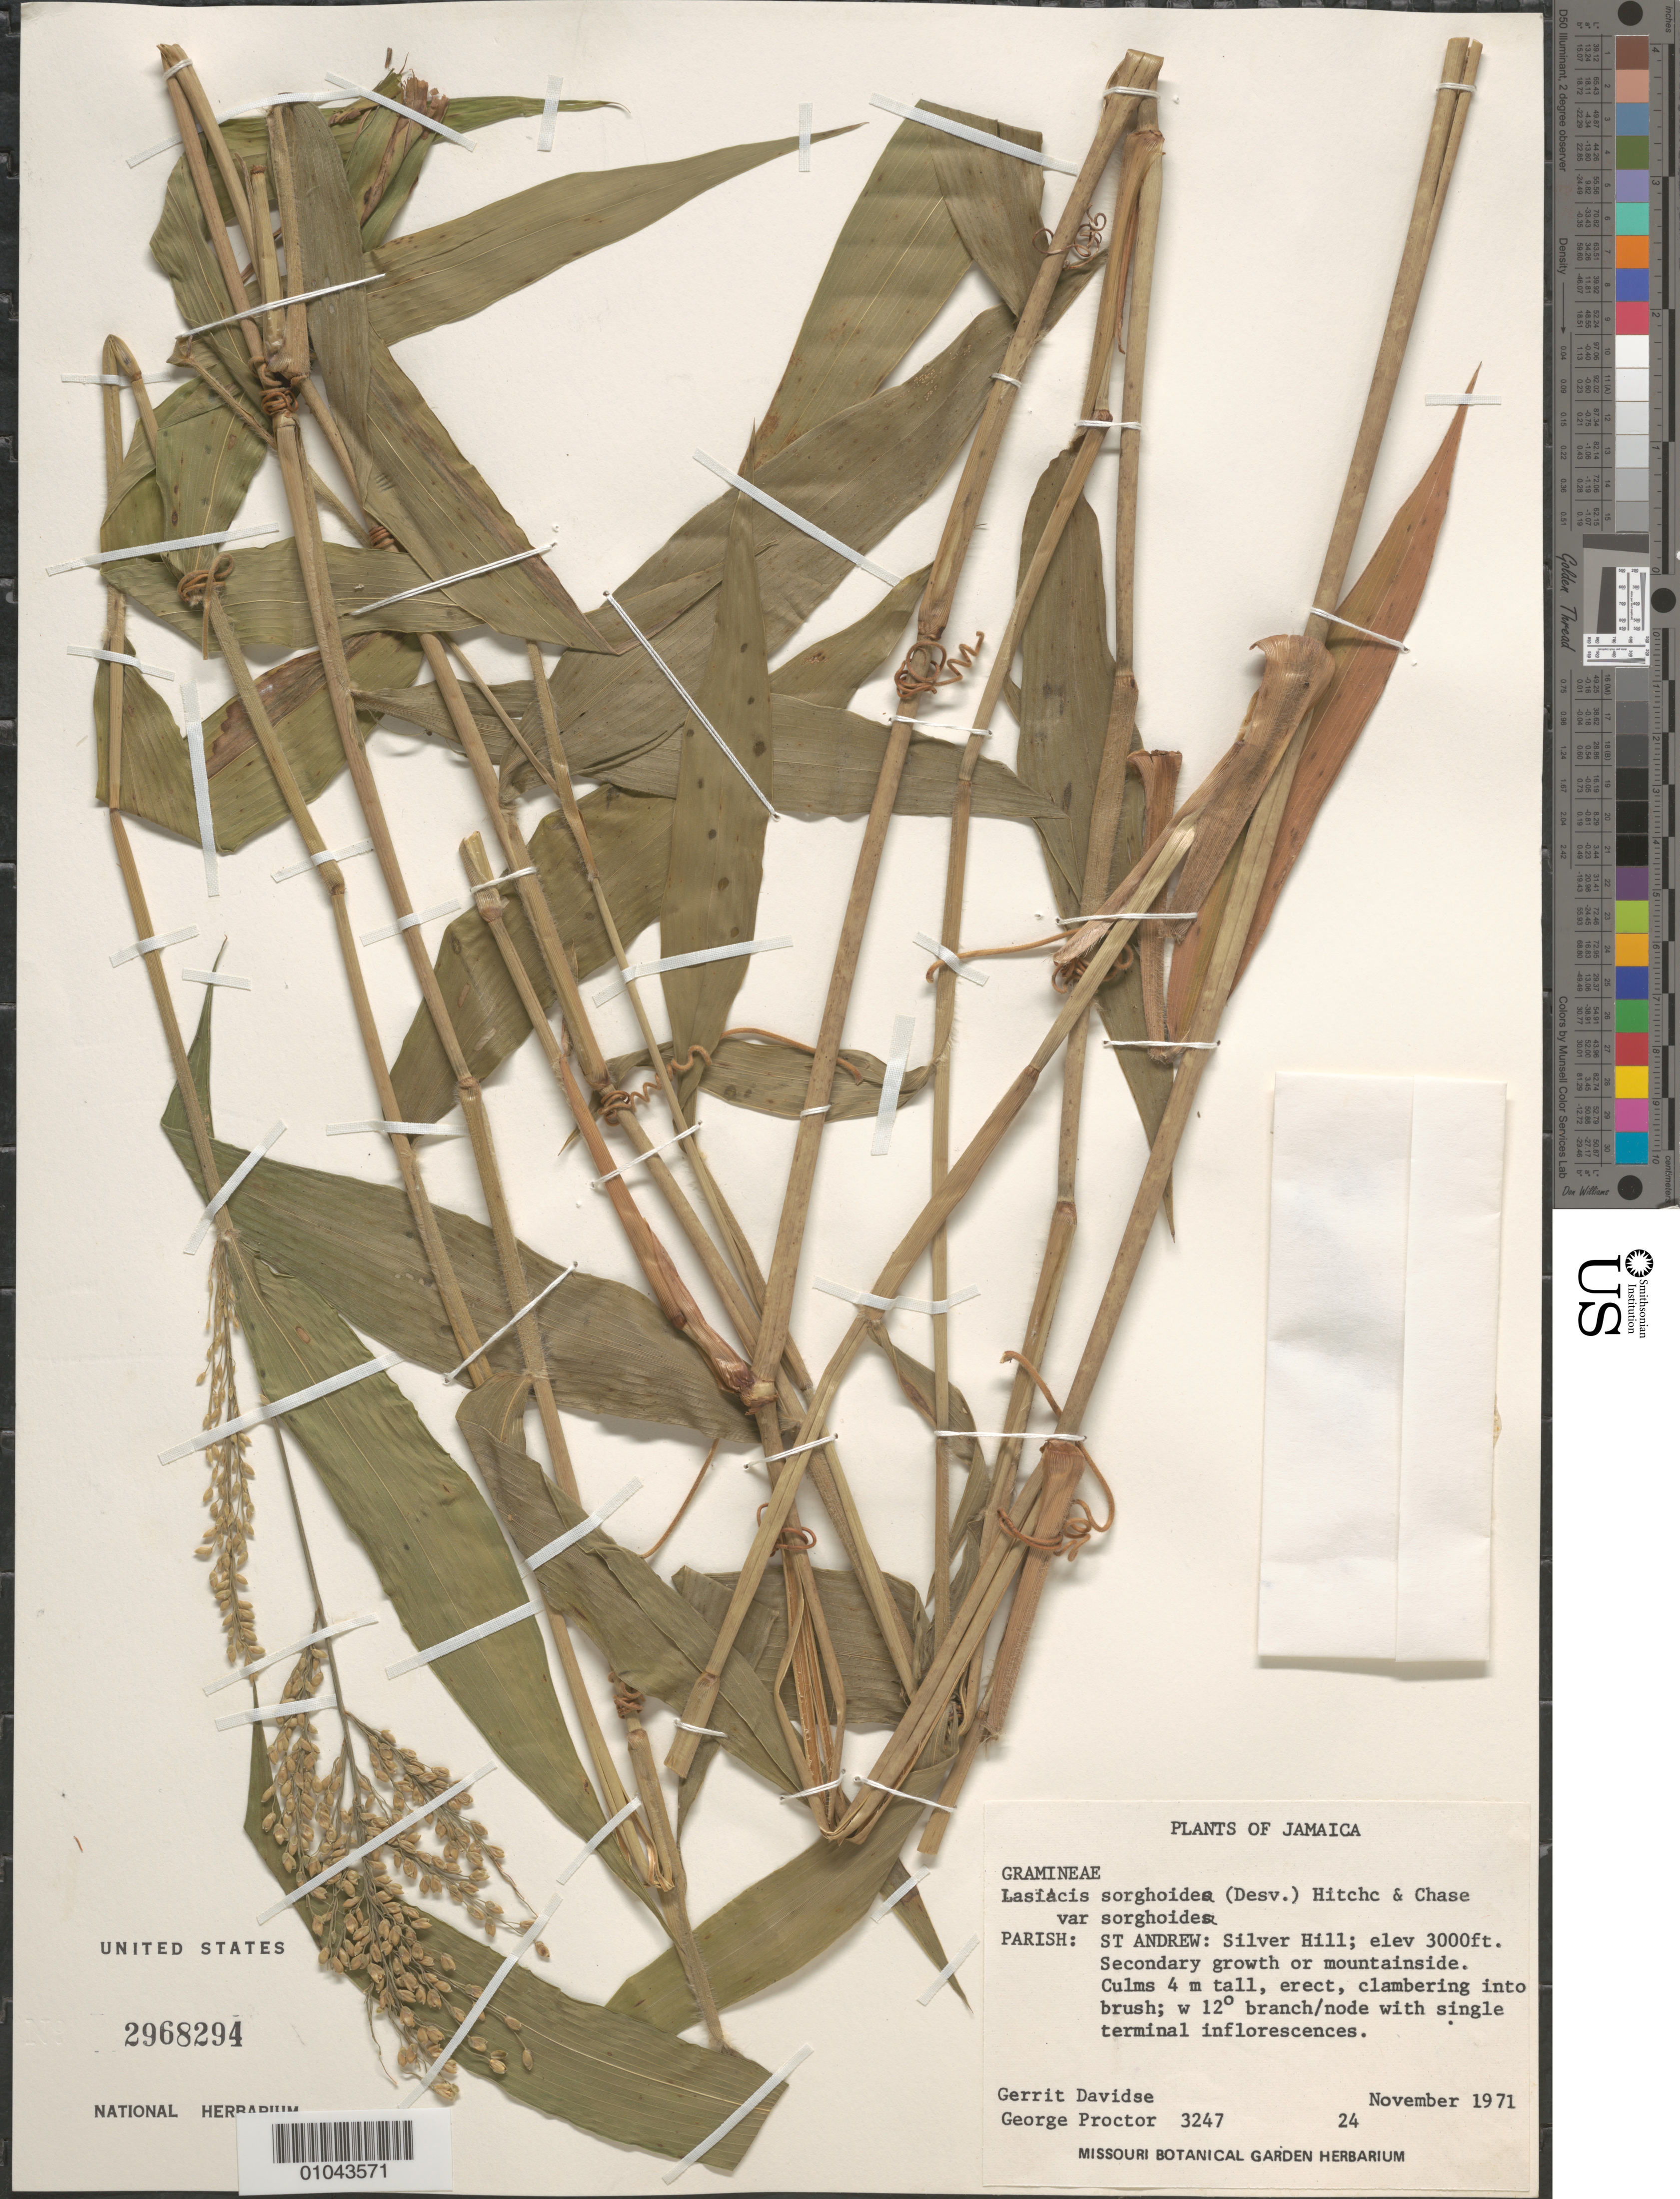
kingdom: Plantae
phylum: Tracheophyta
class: Liliopsida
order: Poales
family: Poaceae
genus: Lasiacis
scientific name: Lasiacis sorghoidea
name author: (Desv. ex Ham.) Hitchc. & Chase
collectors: G. Davidse & G. R. Proctor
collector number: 3247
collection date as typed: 24 Nov 1971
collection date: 1971-11-24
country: Jamaica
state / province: Saint Andrew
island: Jamaica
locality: Silver Hill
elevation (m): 914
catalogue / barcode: US 2968294